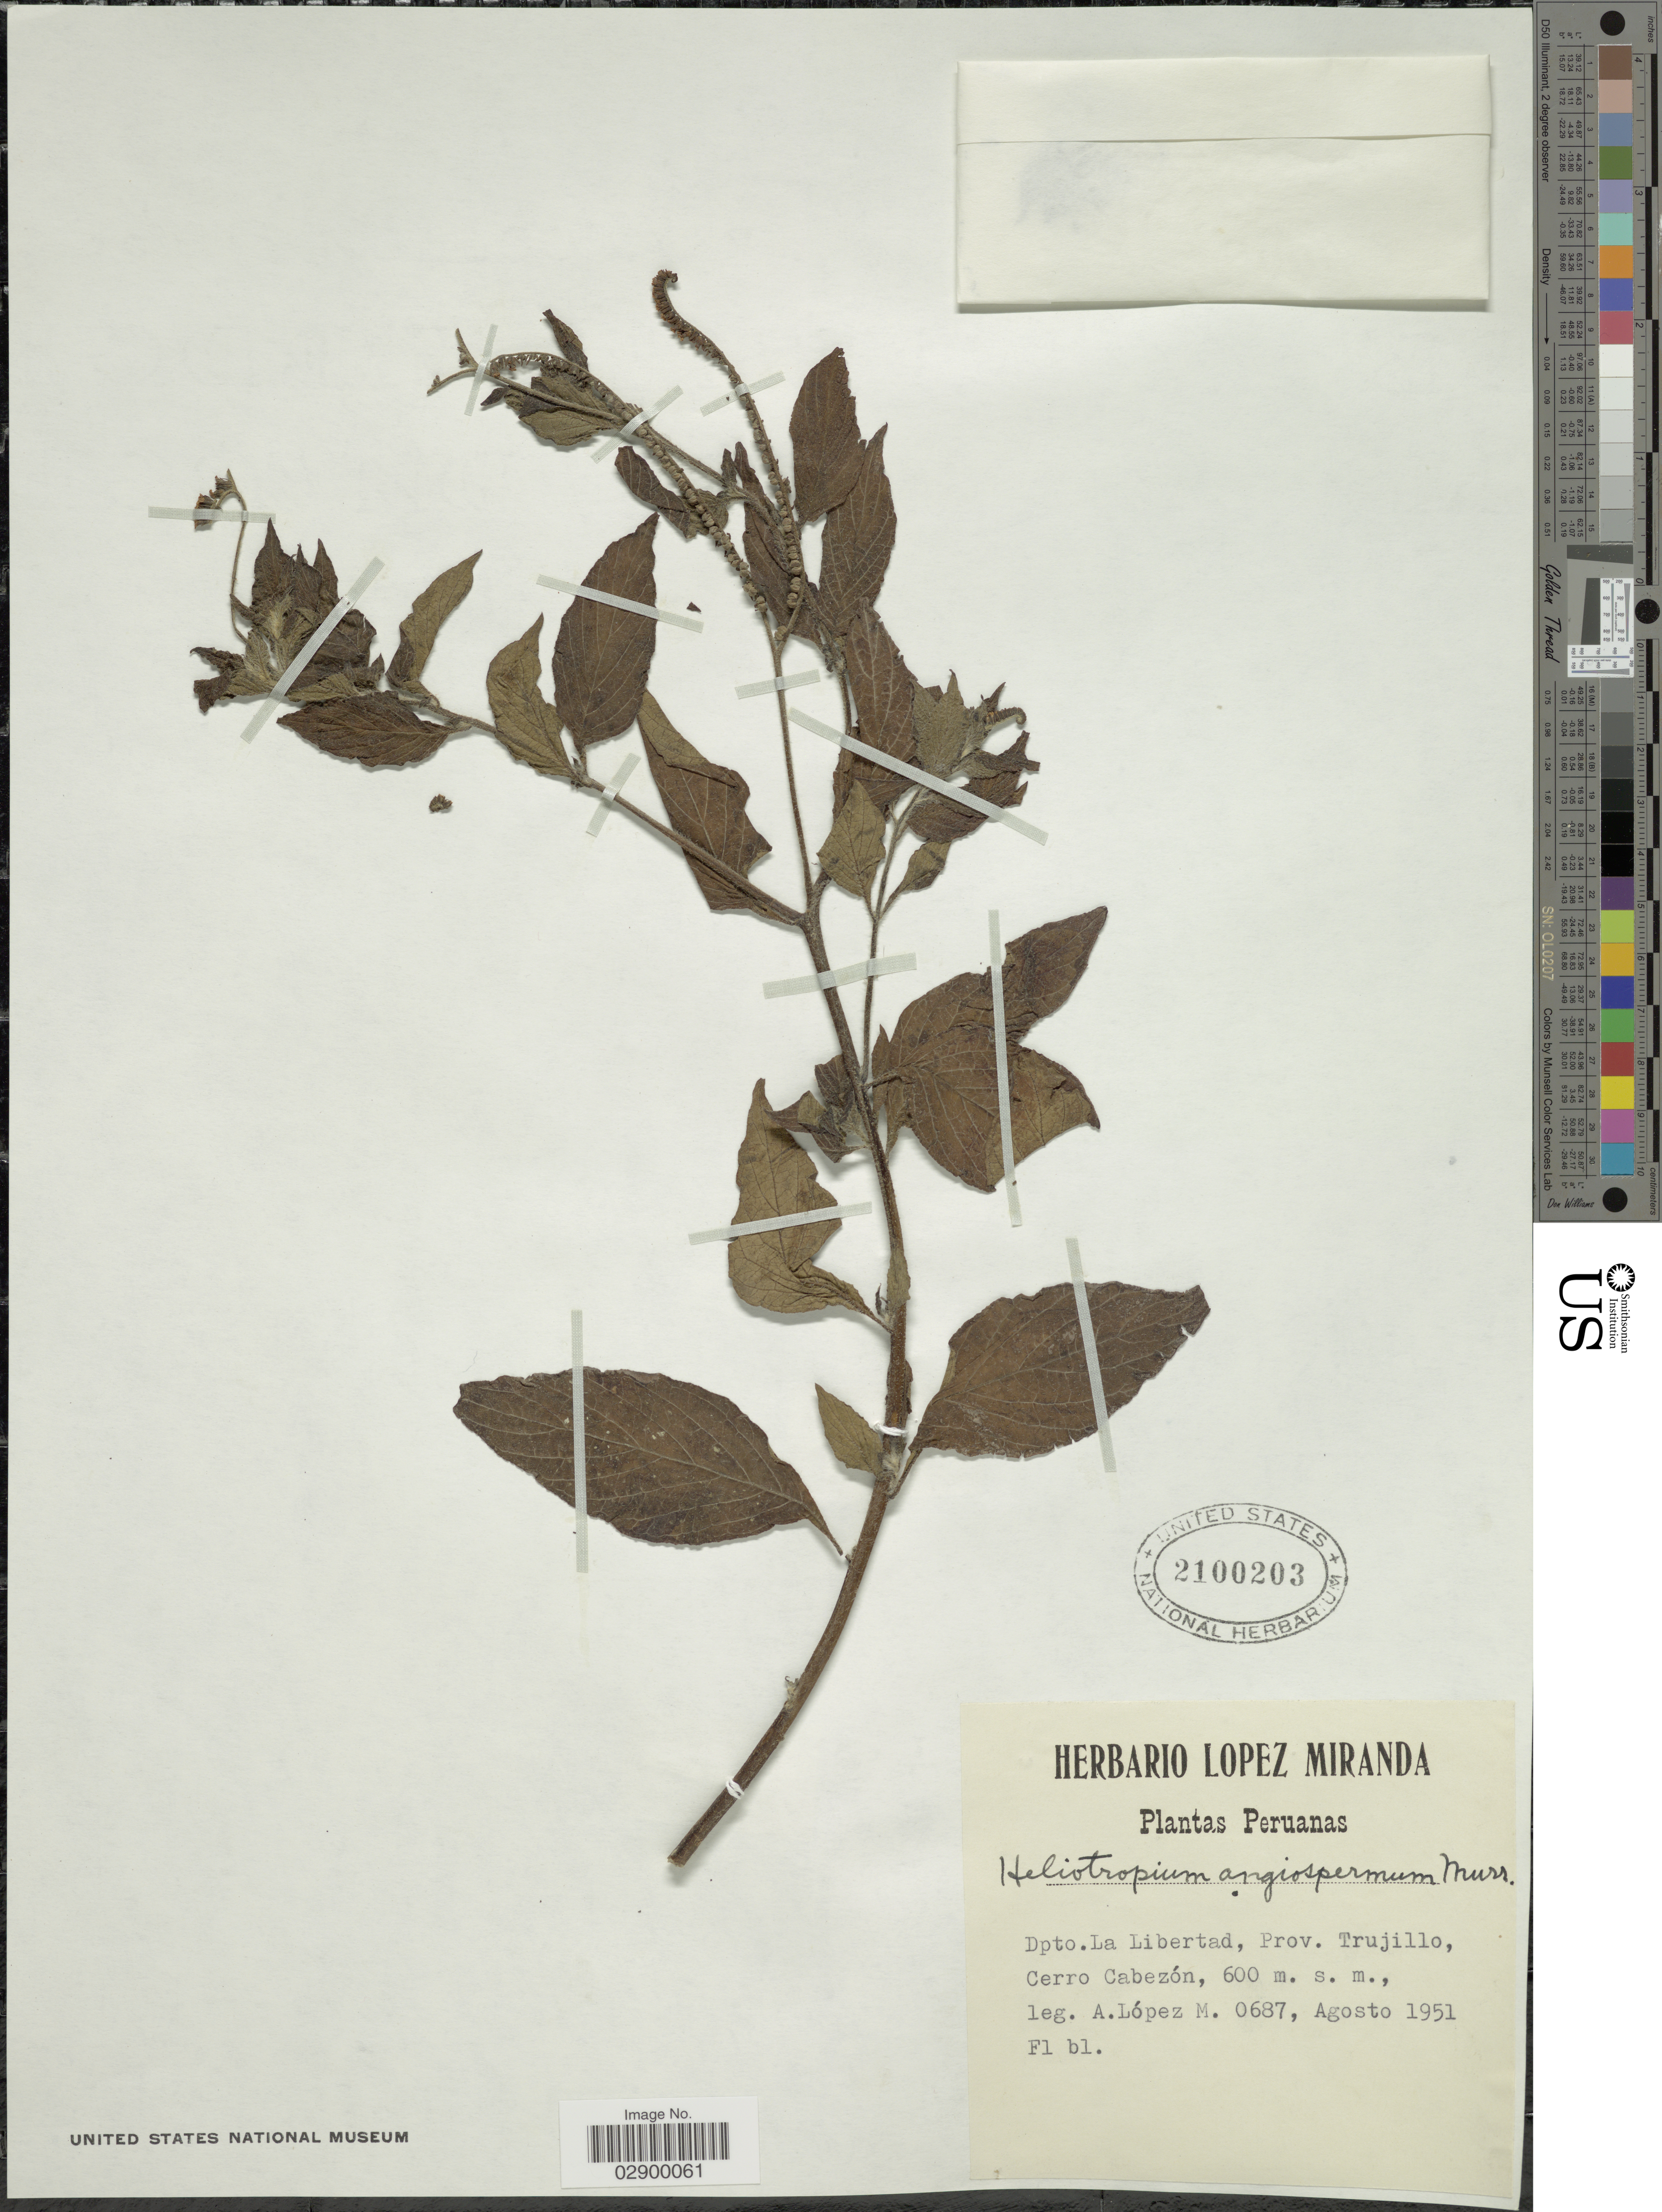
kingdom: Plantae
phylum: Tracheophyta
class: Magnoliopsida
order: Boraginales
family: Heliotropiaceae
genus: Heliotropium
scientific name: Heliotropium angiospermum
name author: Murray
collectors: A. López M.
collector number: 0687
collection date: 1951-08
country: Peru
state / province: La Libertad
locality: Dpto. La Libertad, Prov. Trujillo, Cerro Cabezón.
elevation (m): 600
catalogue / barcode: US 2100203